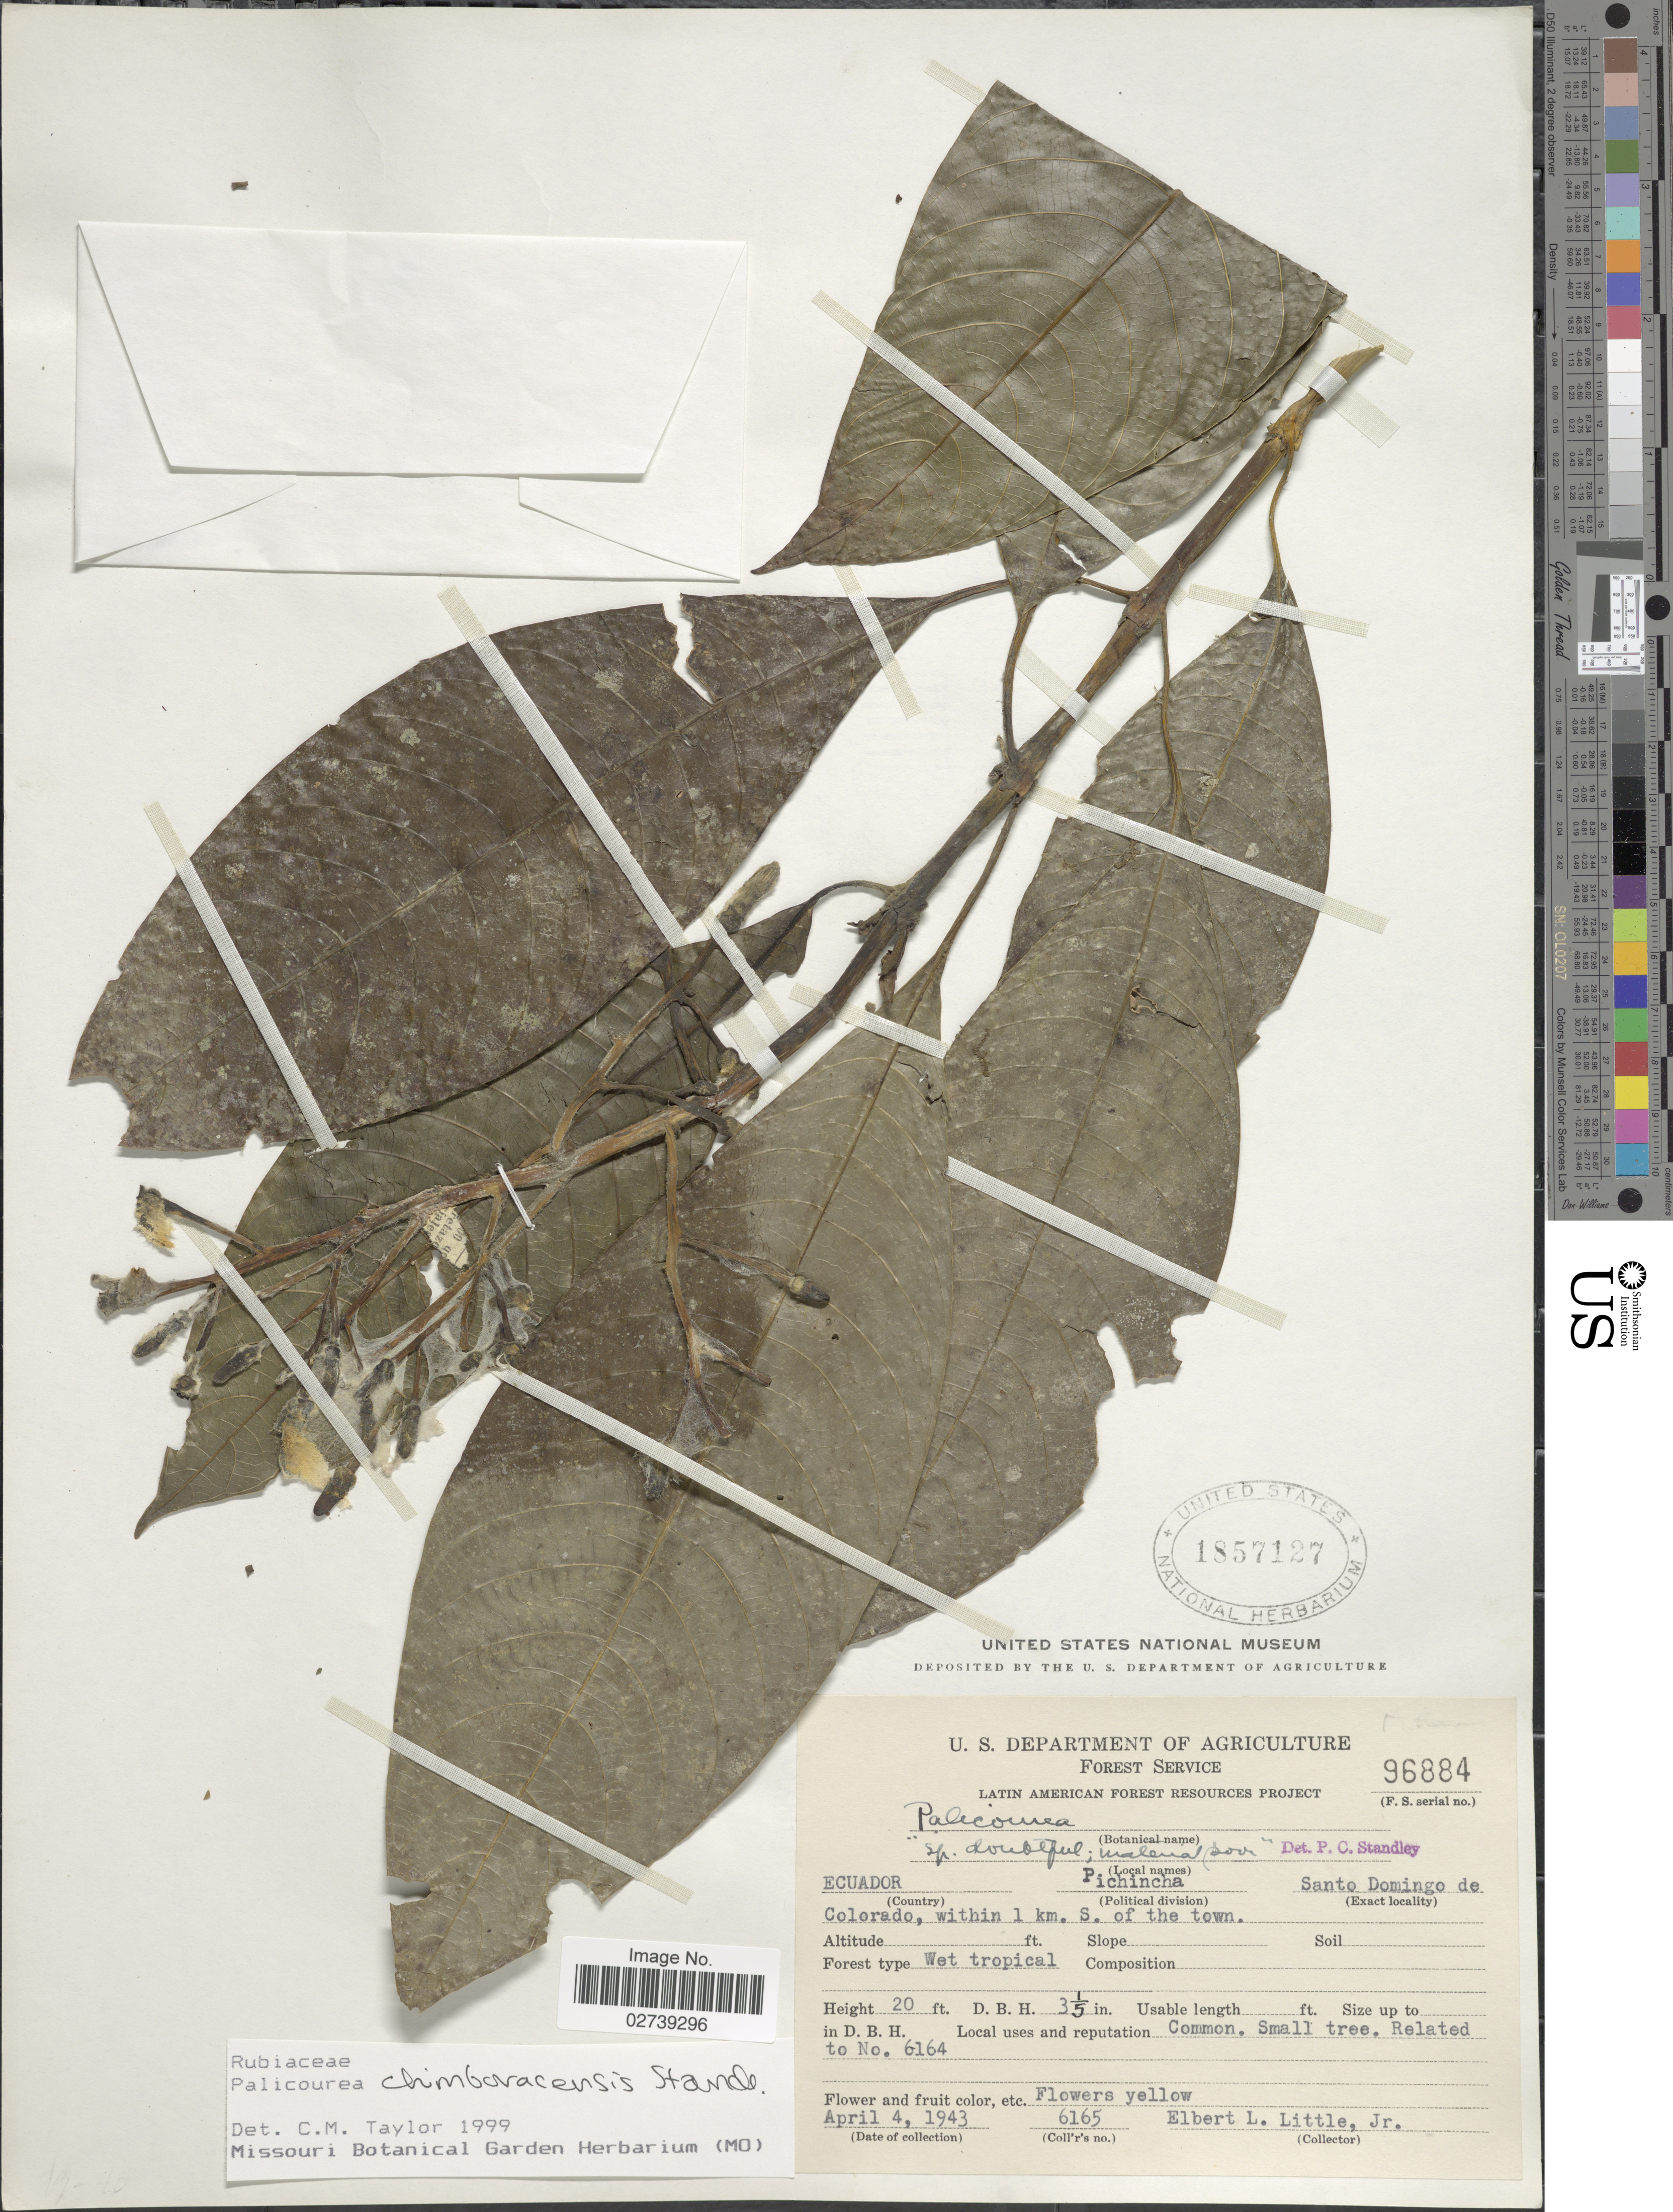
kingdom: Plantae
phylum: Tracheophyta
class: Magnoliopsida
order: Gentianales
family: Rubiaceae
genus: Palicourea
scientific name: Palicourea chimboracensis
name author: Standl.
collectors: E. L. Little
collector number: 6165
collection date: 1943-04-04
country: Ecuador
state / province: Pichincha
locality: Santo Domingo de Colorado, within 1 km. S. of the town.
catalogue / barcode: US 1857127